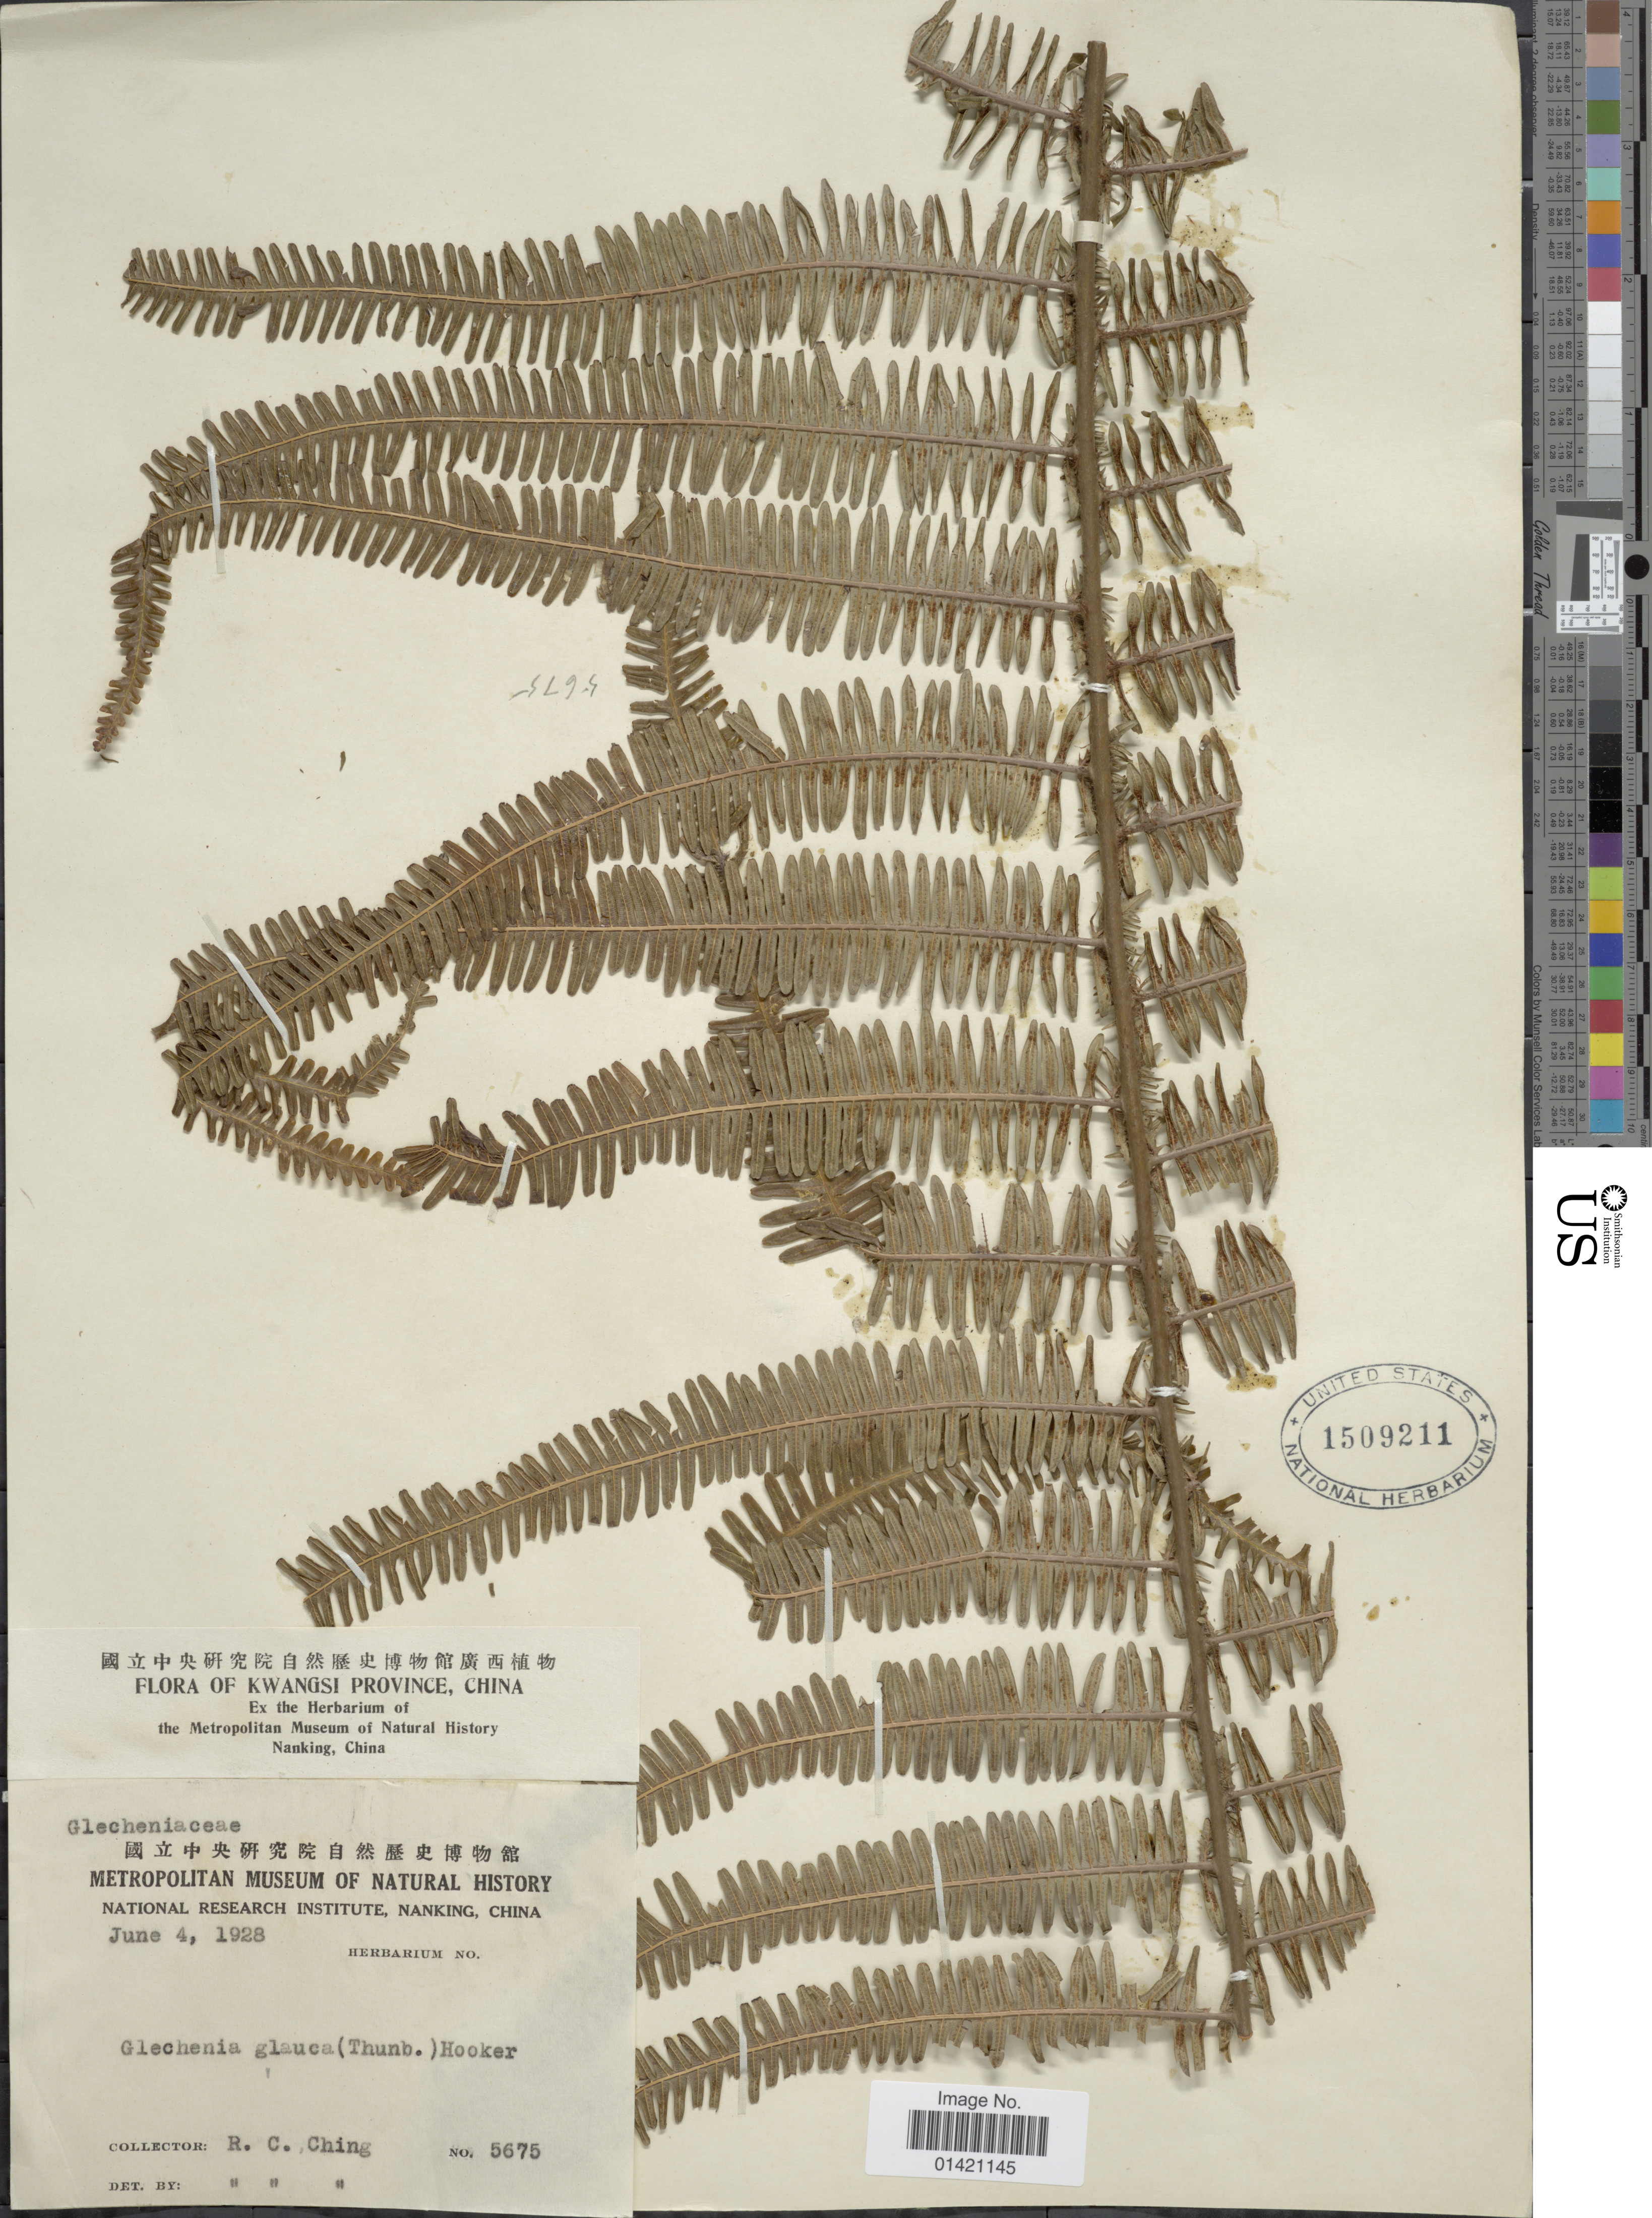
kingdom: Plantae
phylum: Tracheophyta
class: Polypodiopsida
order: Gleicheniales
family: Gleicheniaceae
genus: Diplopterygium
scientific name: Diplopterygium glaucum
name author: (Thunb. ex Houtt.) Nakai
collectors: R. C. Ching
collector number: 5675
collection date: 1928-06-04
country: China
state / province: Guangxi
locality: Kwangsi Province.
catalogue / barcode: US 1509211